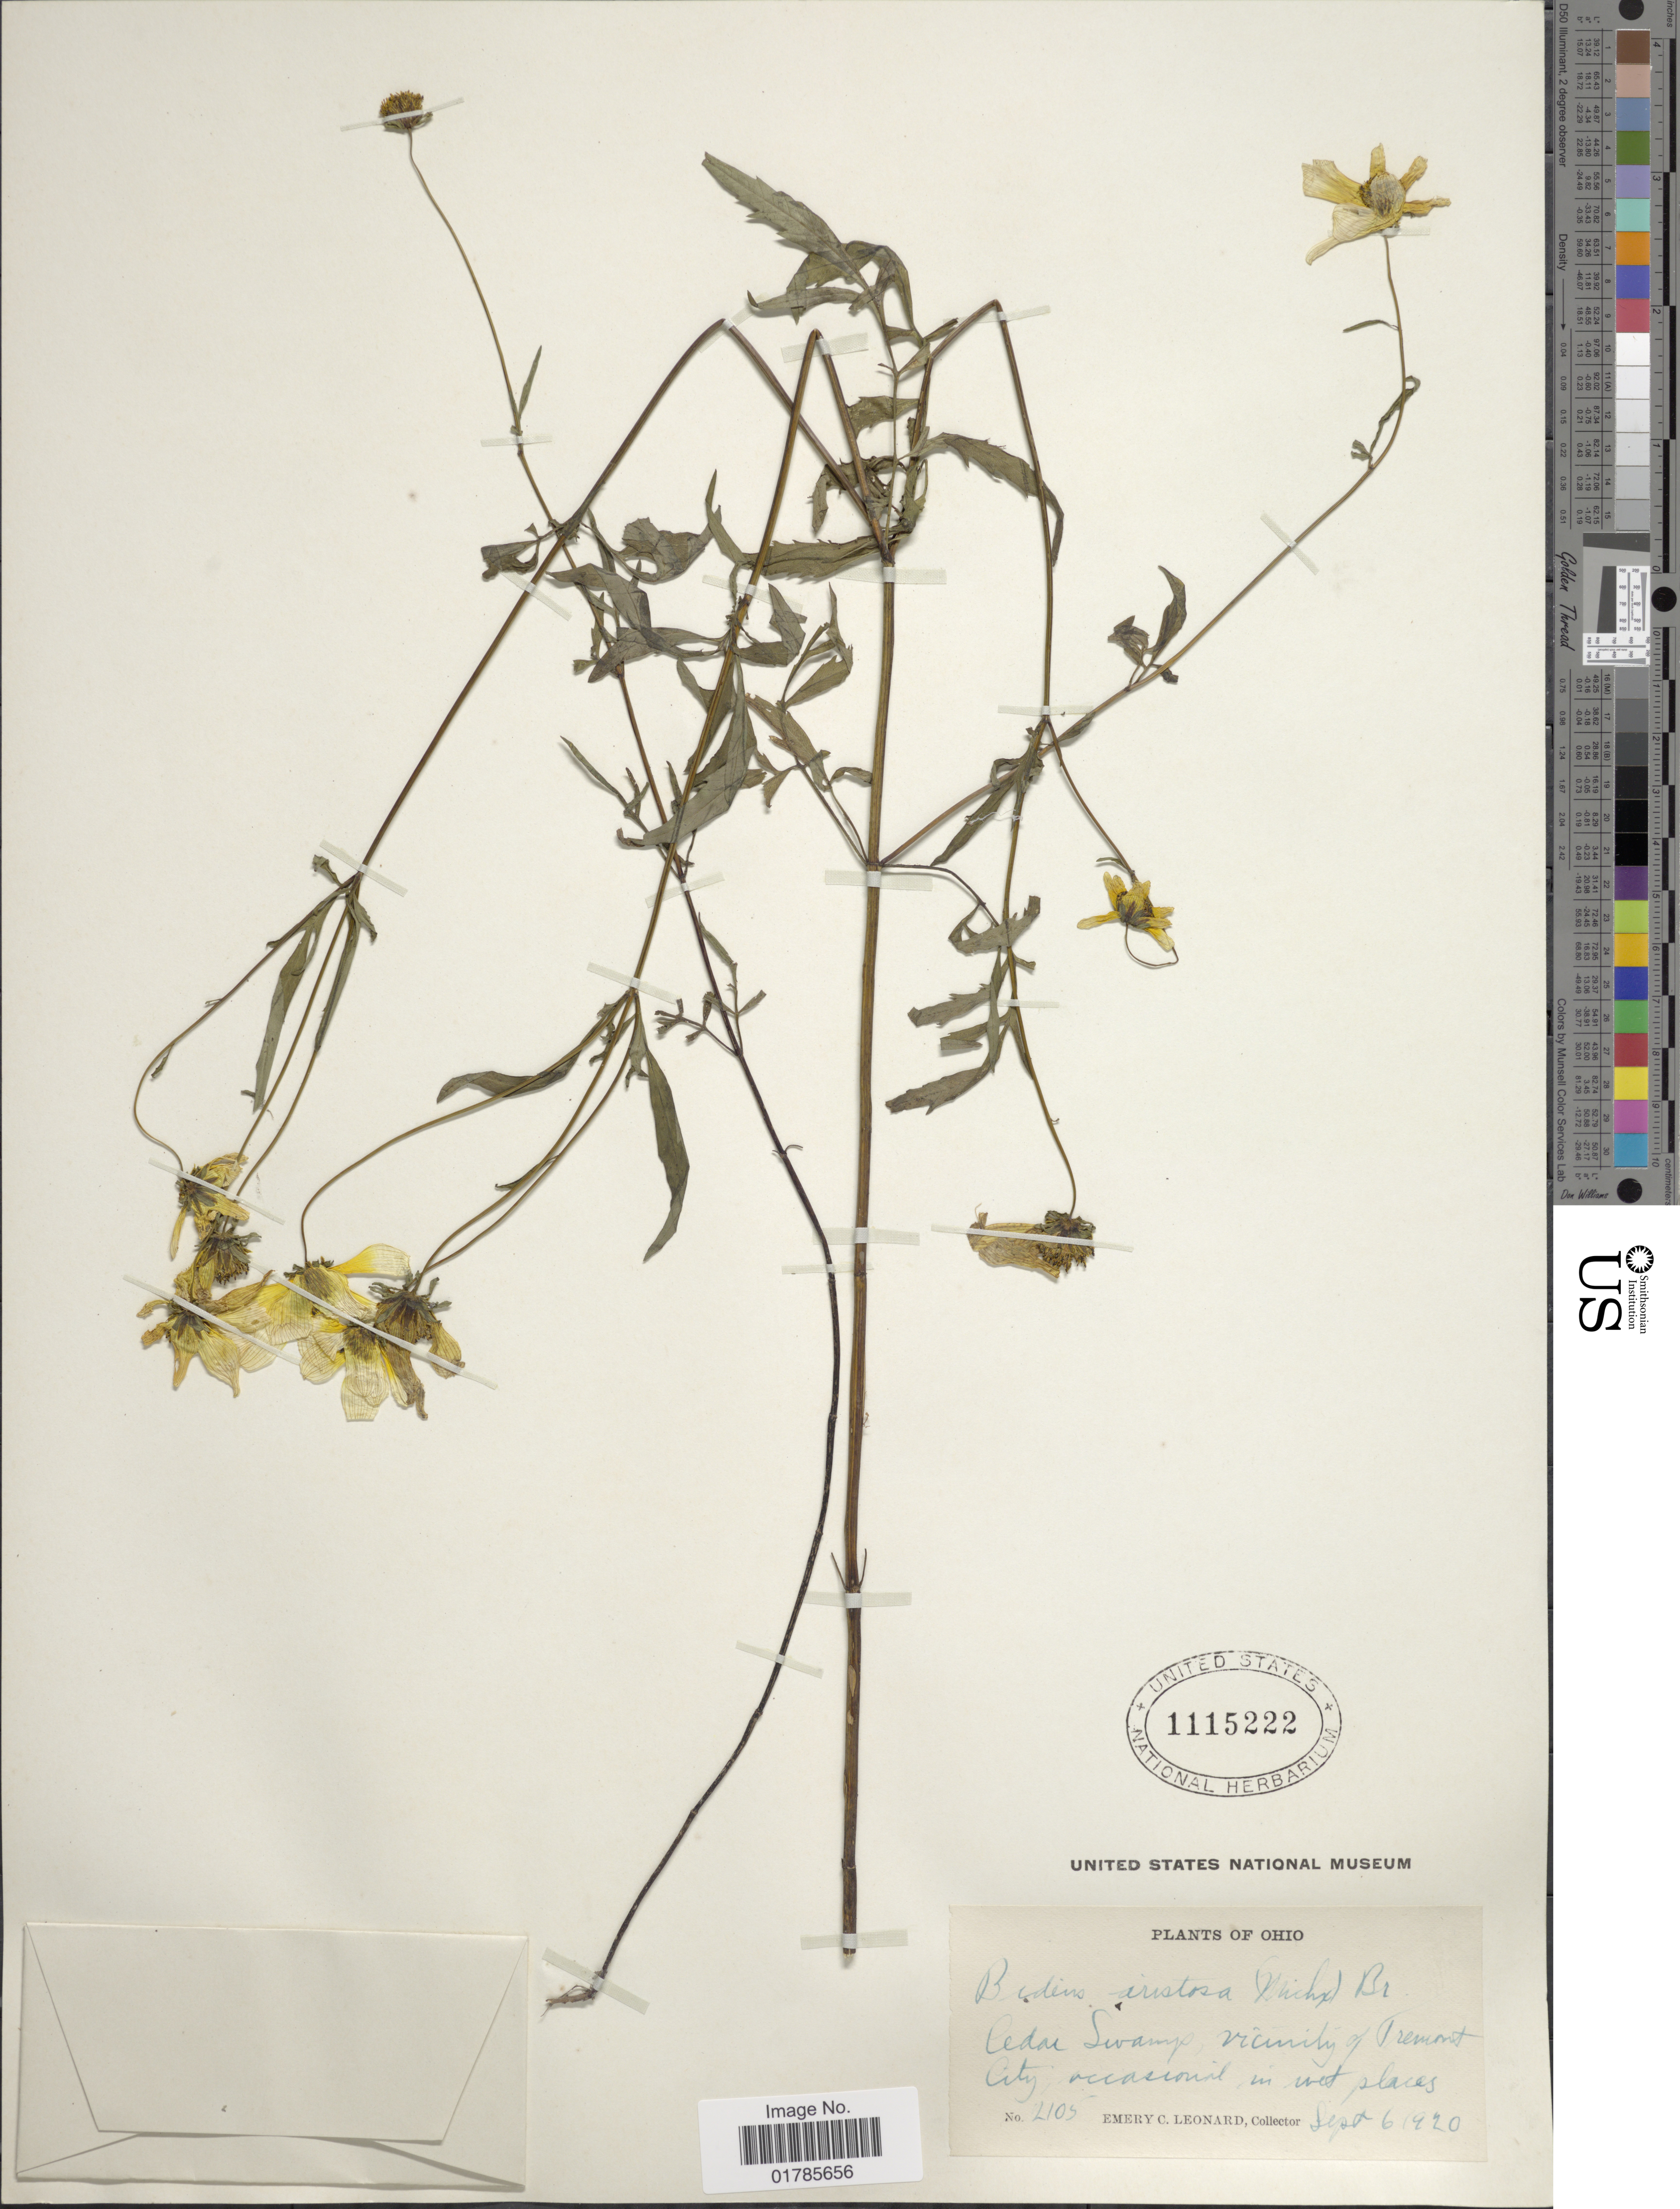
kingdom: Plantae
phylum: Tracheophyta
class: Magnoliopsida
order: Asterales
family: Asteraceae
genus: Bidens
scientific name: Bidens aristosa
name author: (Michx.) Britton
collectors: E. C. Leonard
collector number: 2105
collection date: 1920-09-06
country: United States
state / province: Ohio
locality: Vicinity of Tremont City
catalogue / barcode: US 1115222